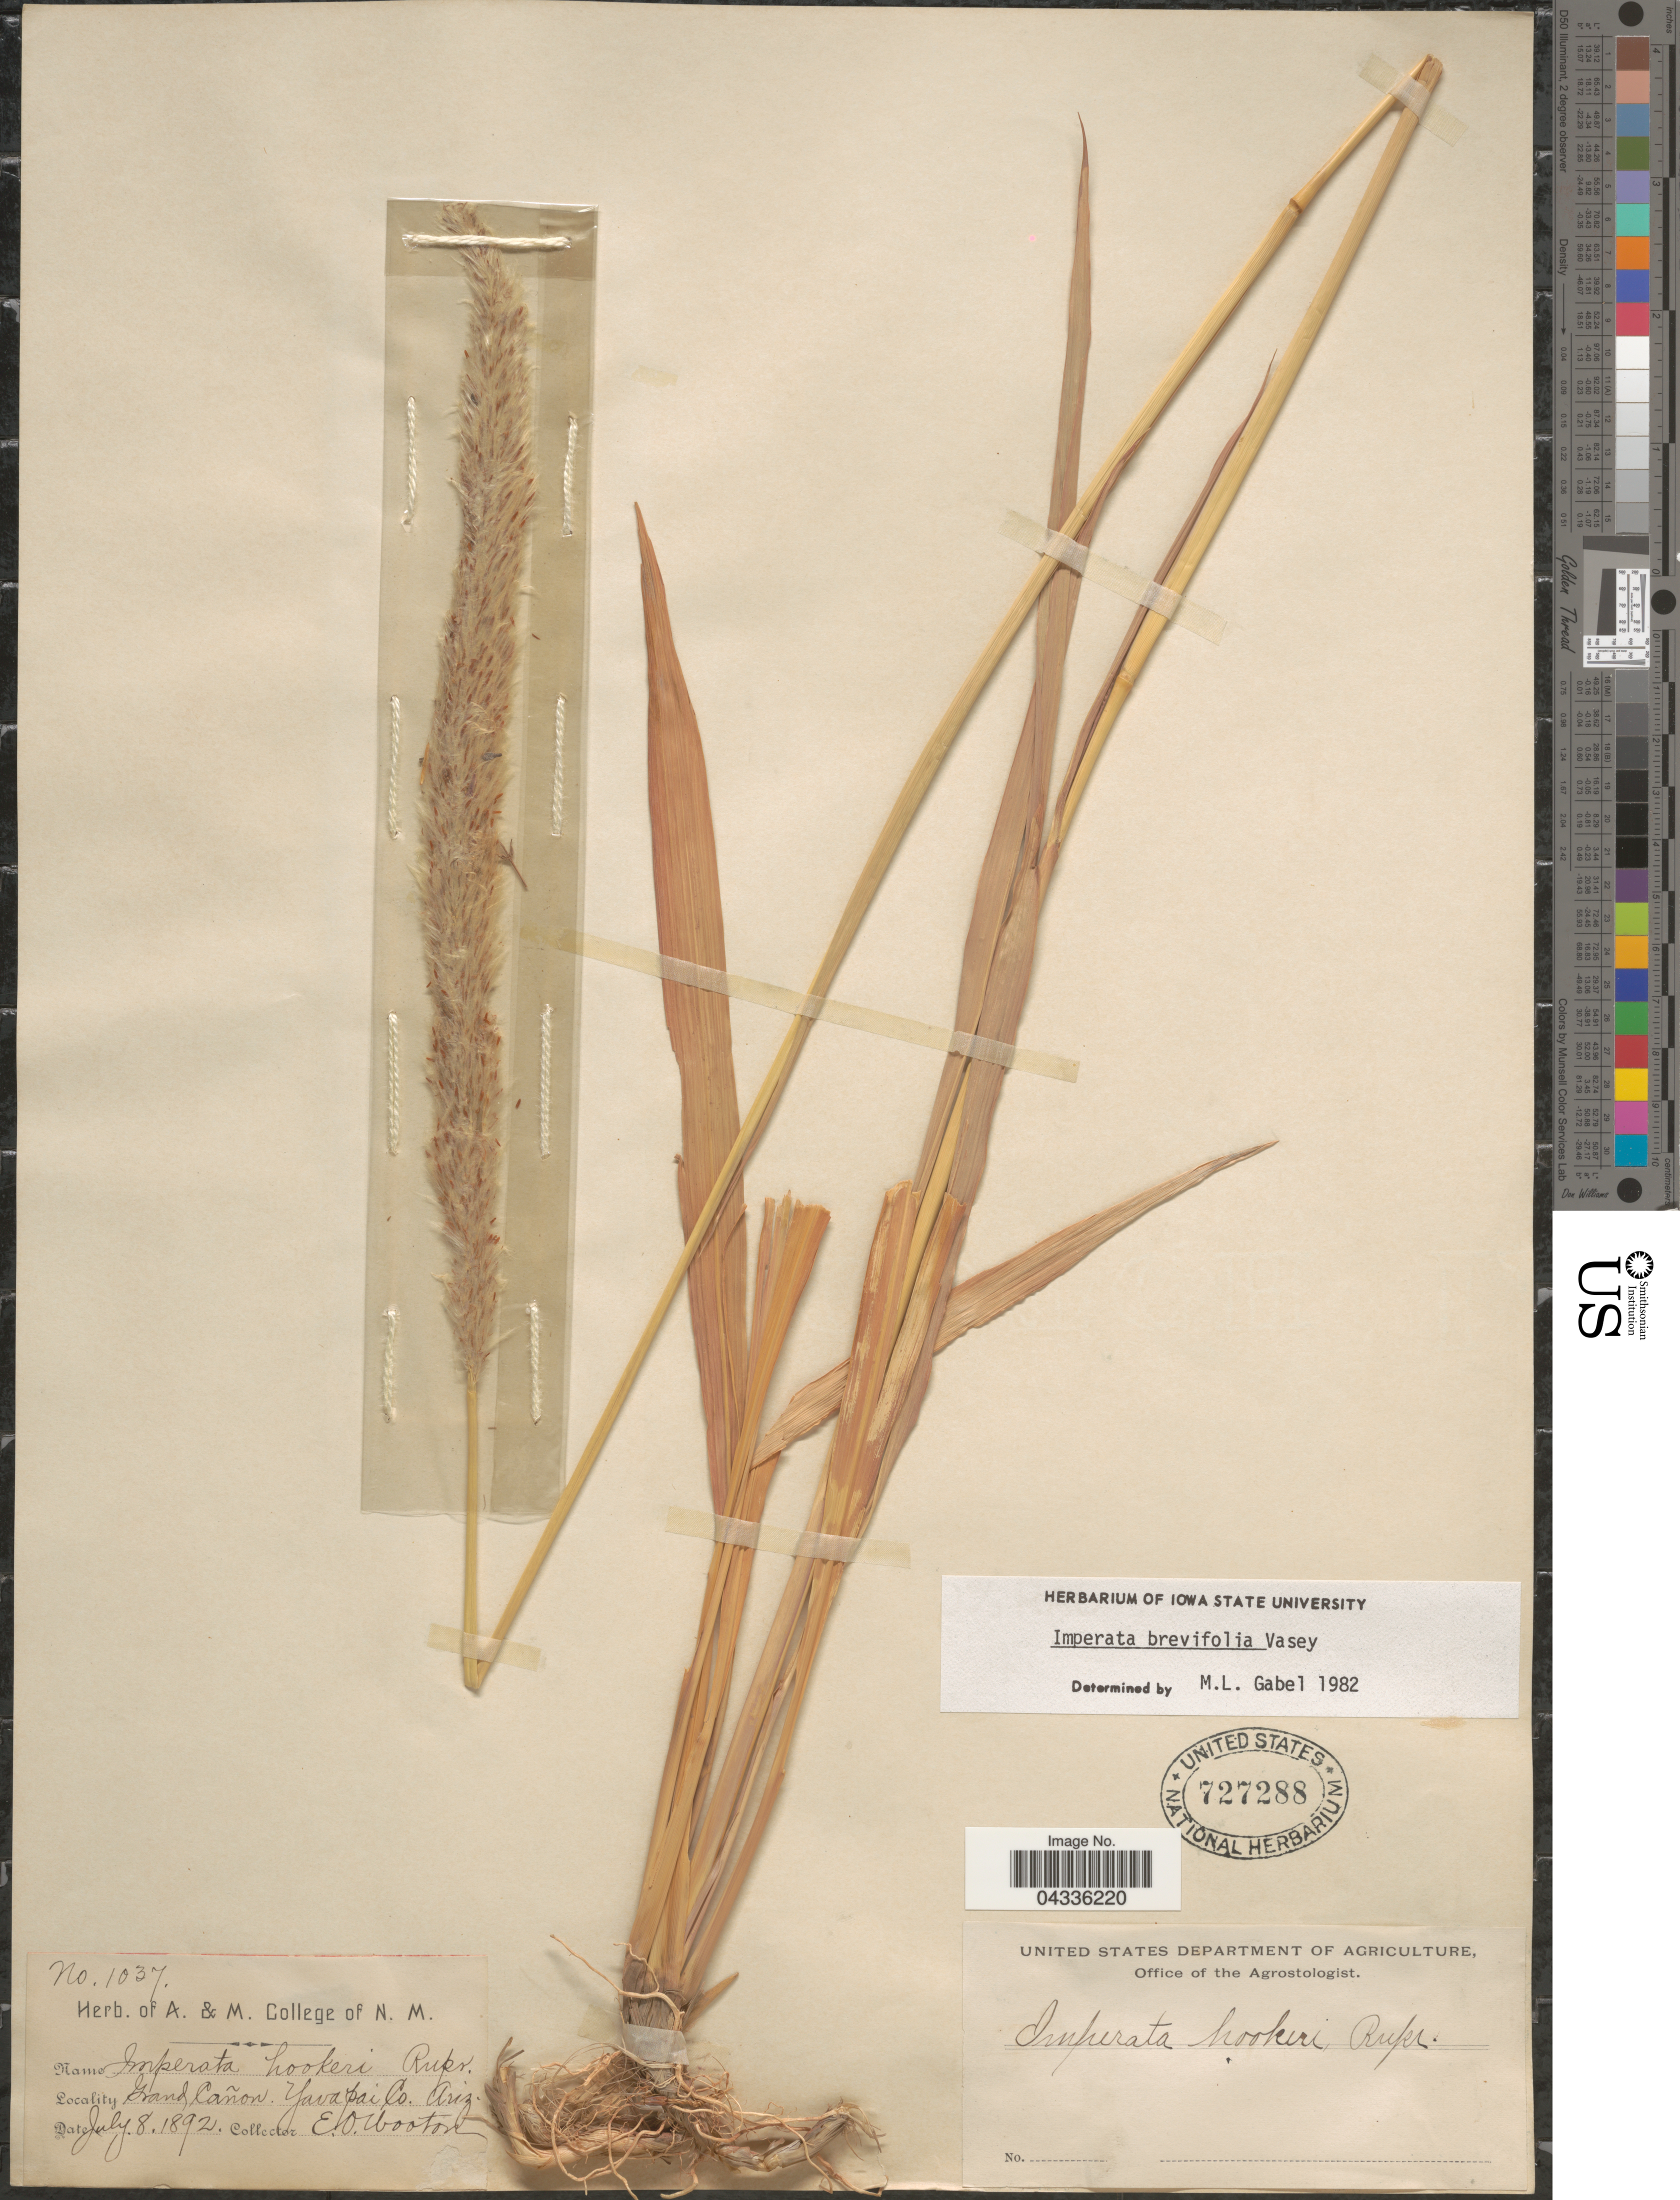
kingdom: Plantae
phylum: Tracheophyta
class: Liliopsida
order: Poales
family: Poaceae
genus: Imperata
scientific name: Imperata brevifolia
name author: Vasey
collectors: E. O. Wooton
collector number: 1037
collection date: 1892-07-08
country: United States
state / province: Arizona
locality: Grand Cañon. Yavapai Co.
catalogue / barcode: US 727288